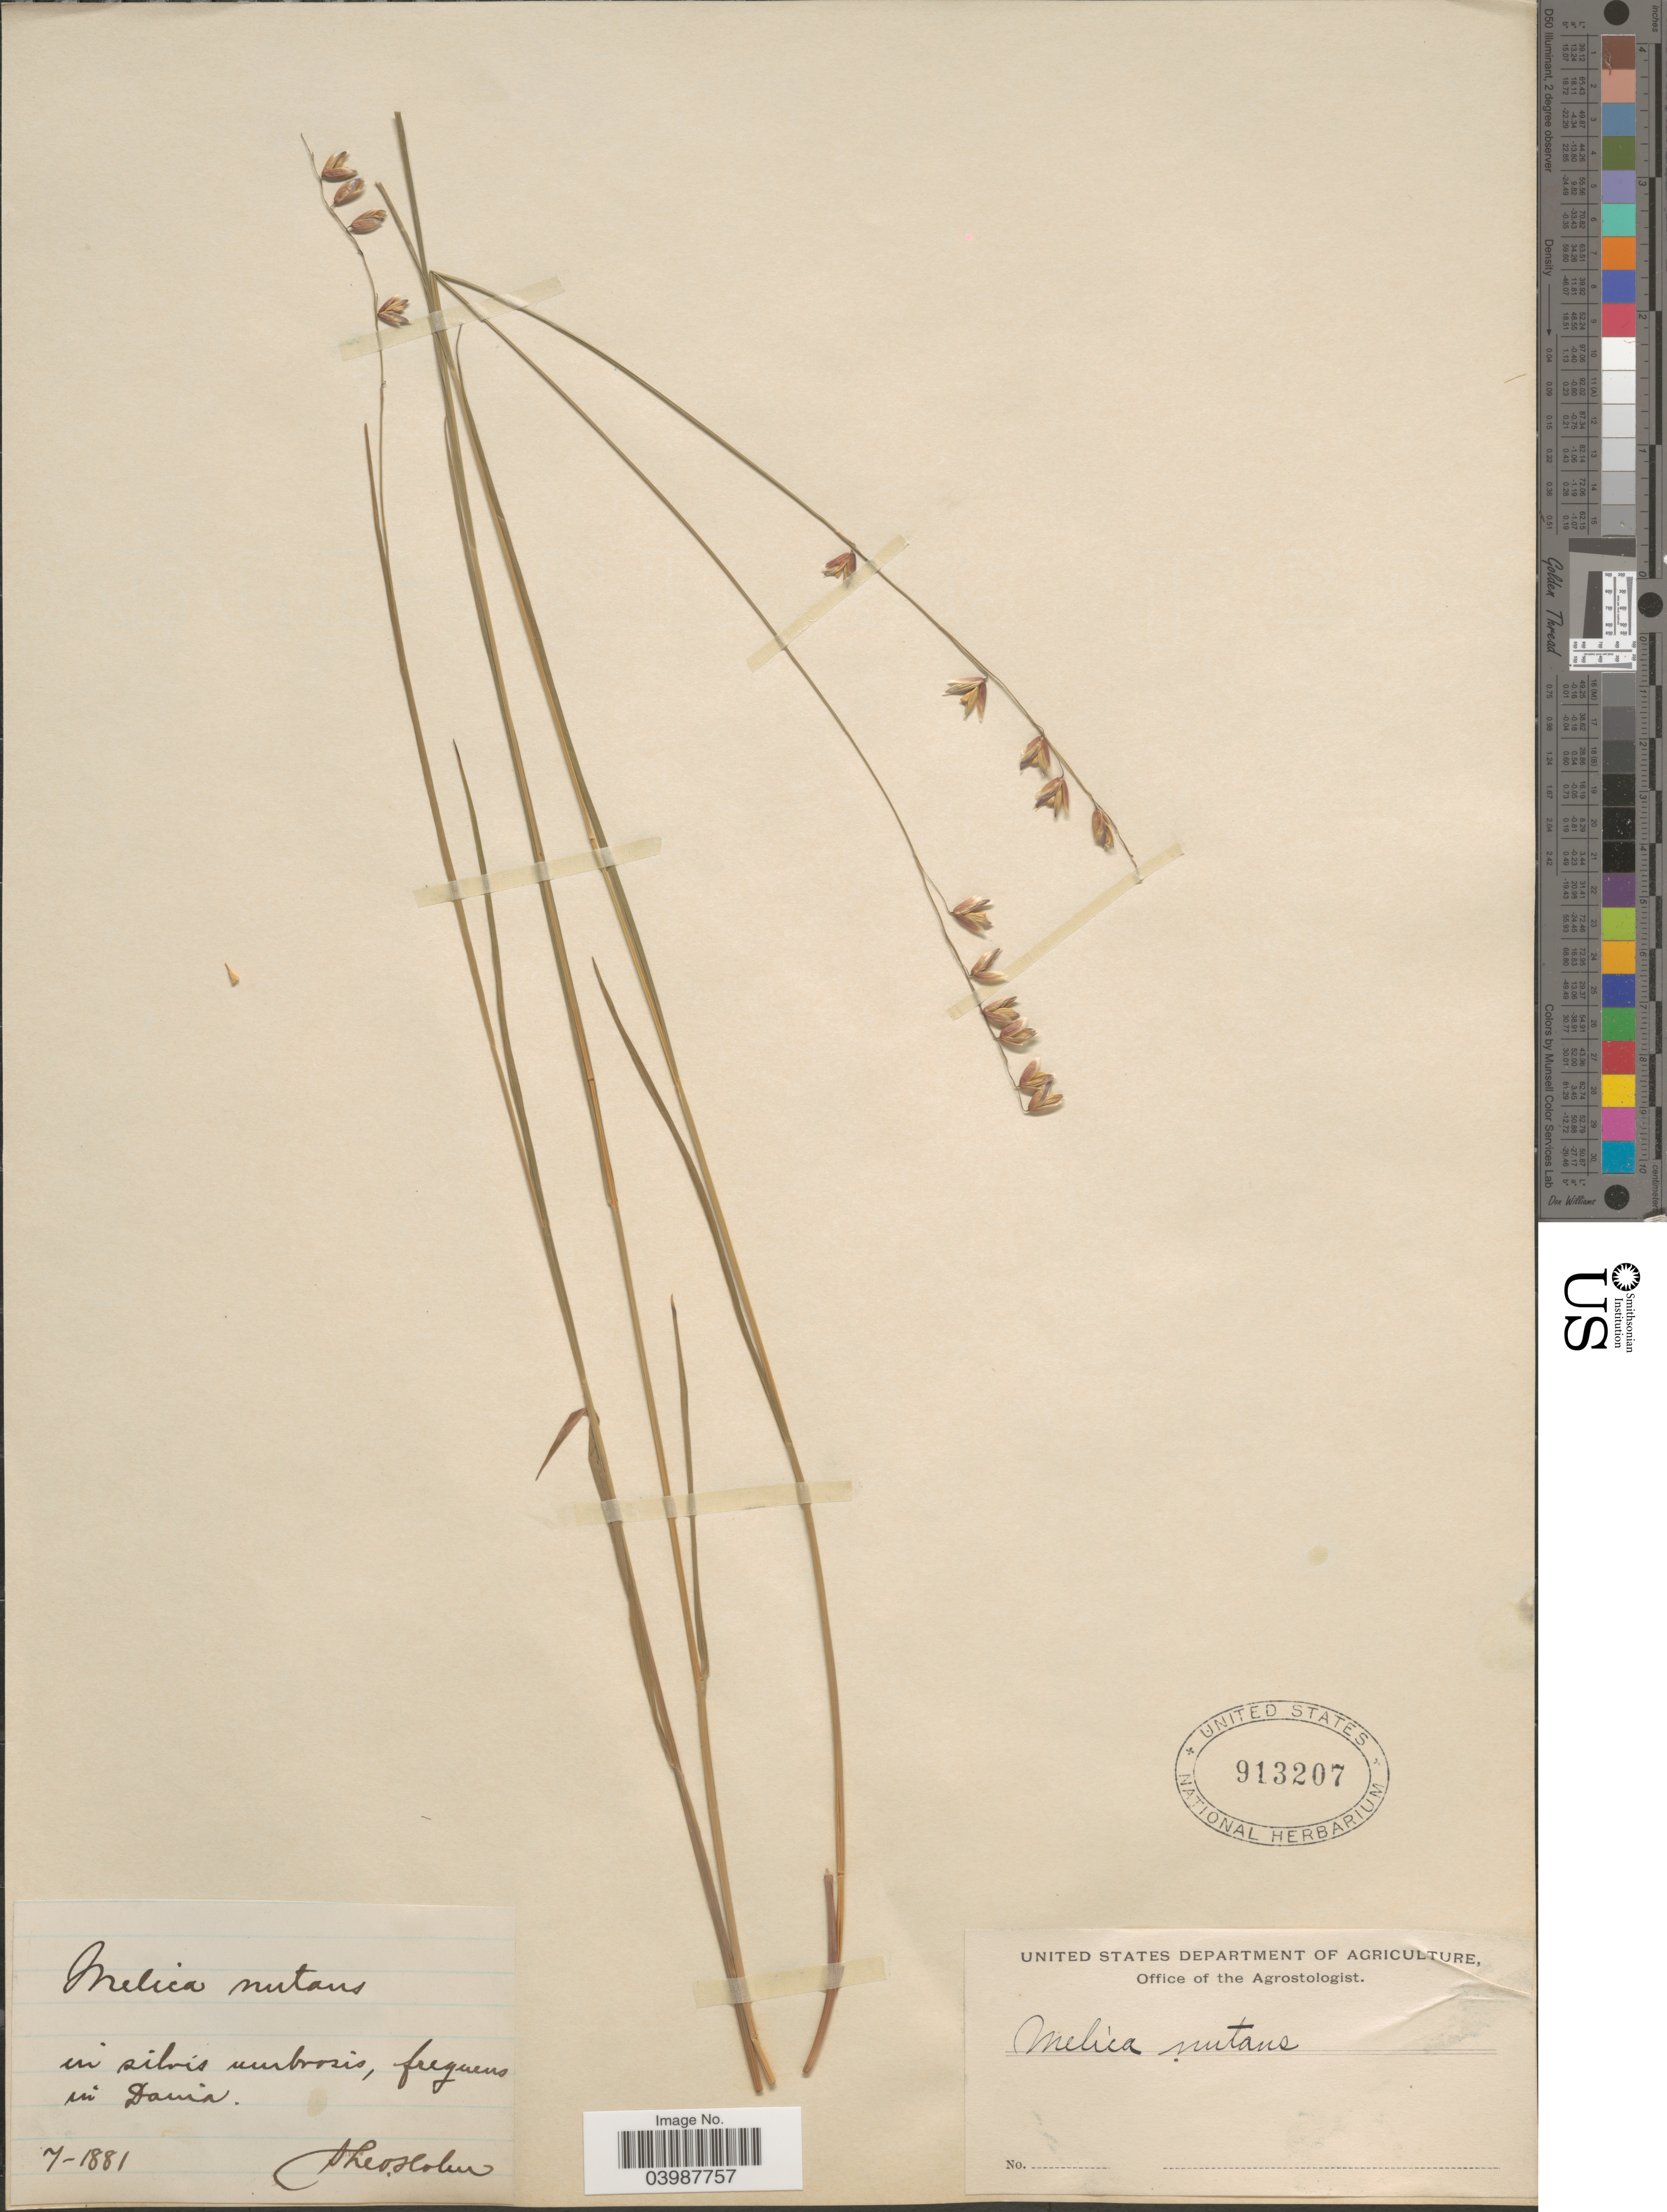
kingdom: Plantae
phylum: Tracheophyta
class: Liliopsida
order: Poales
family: Poaceae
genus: Melica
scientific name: Melica nutans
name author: L.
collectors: T. Holm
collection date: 1881-07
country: Denmark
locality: In silvis umbrosis, frequens in Dania.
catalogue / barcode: US 913207